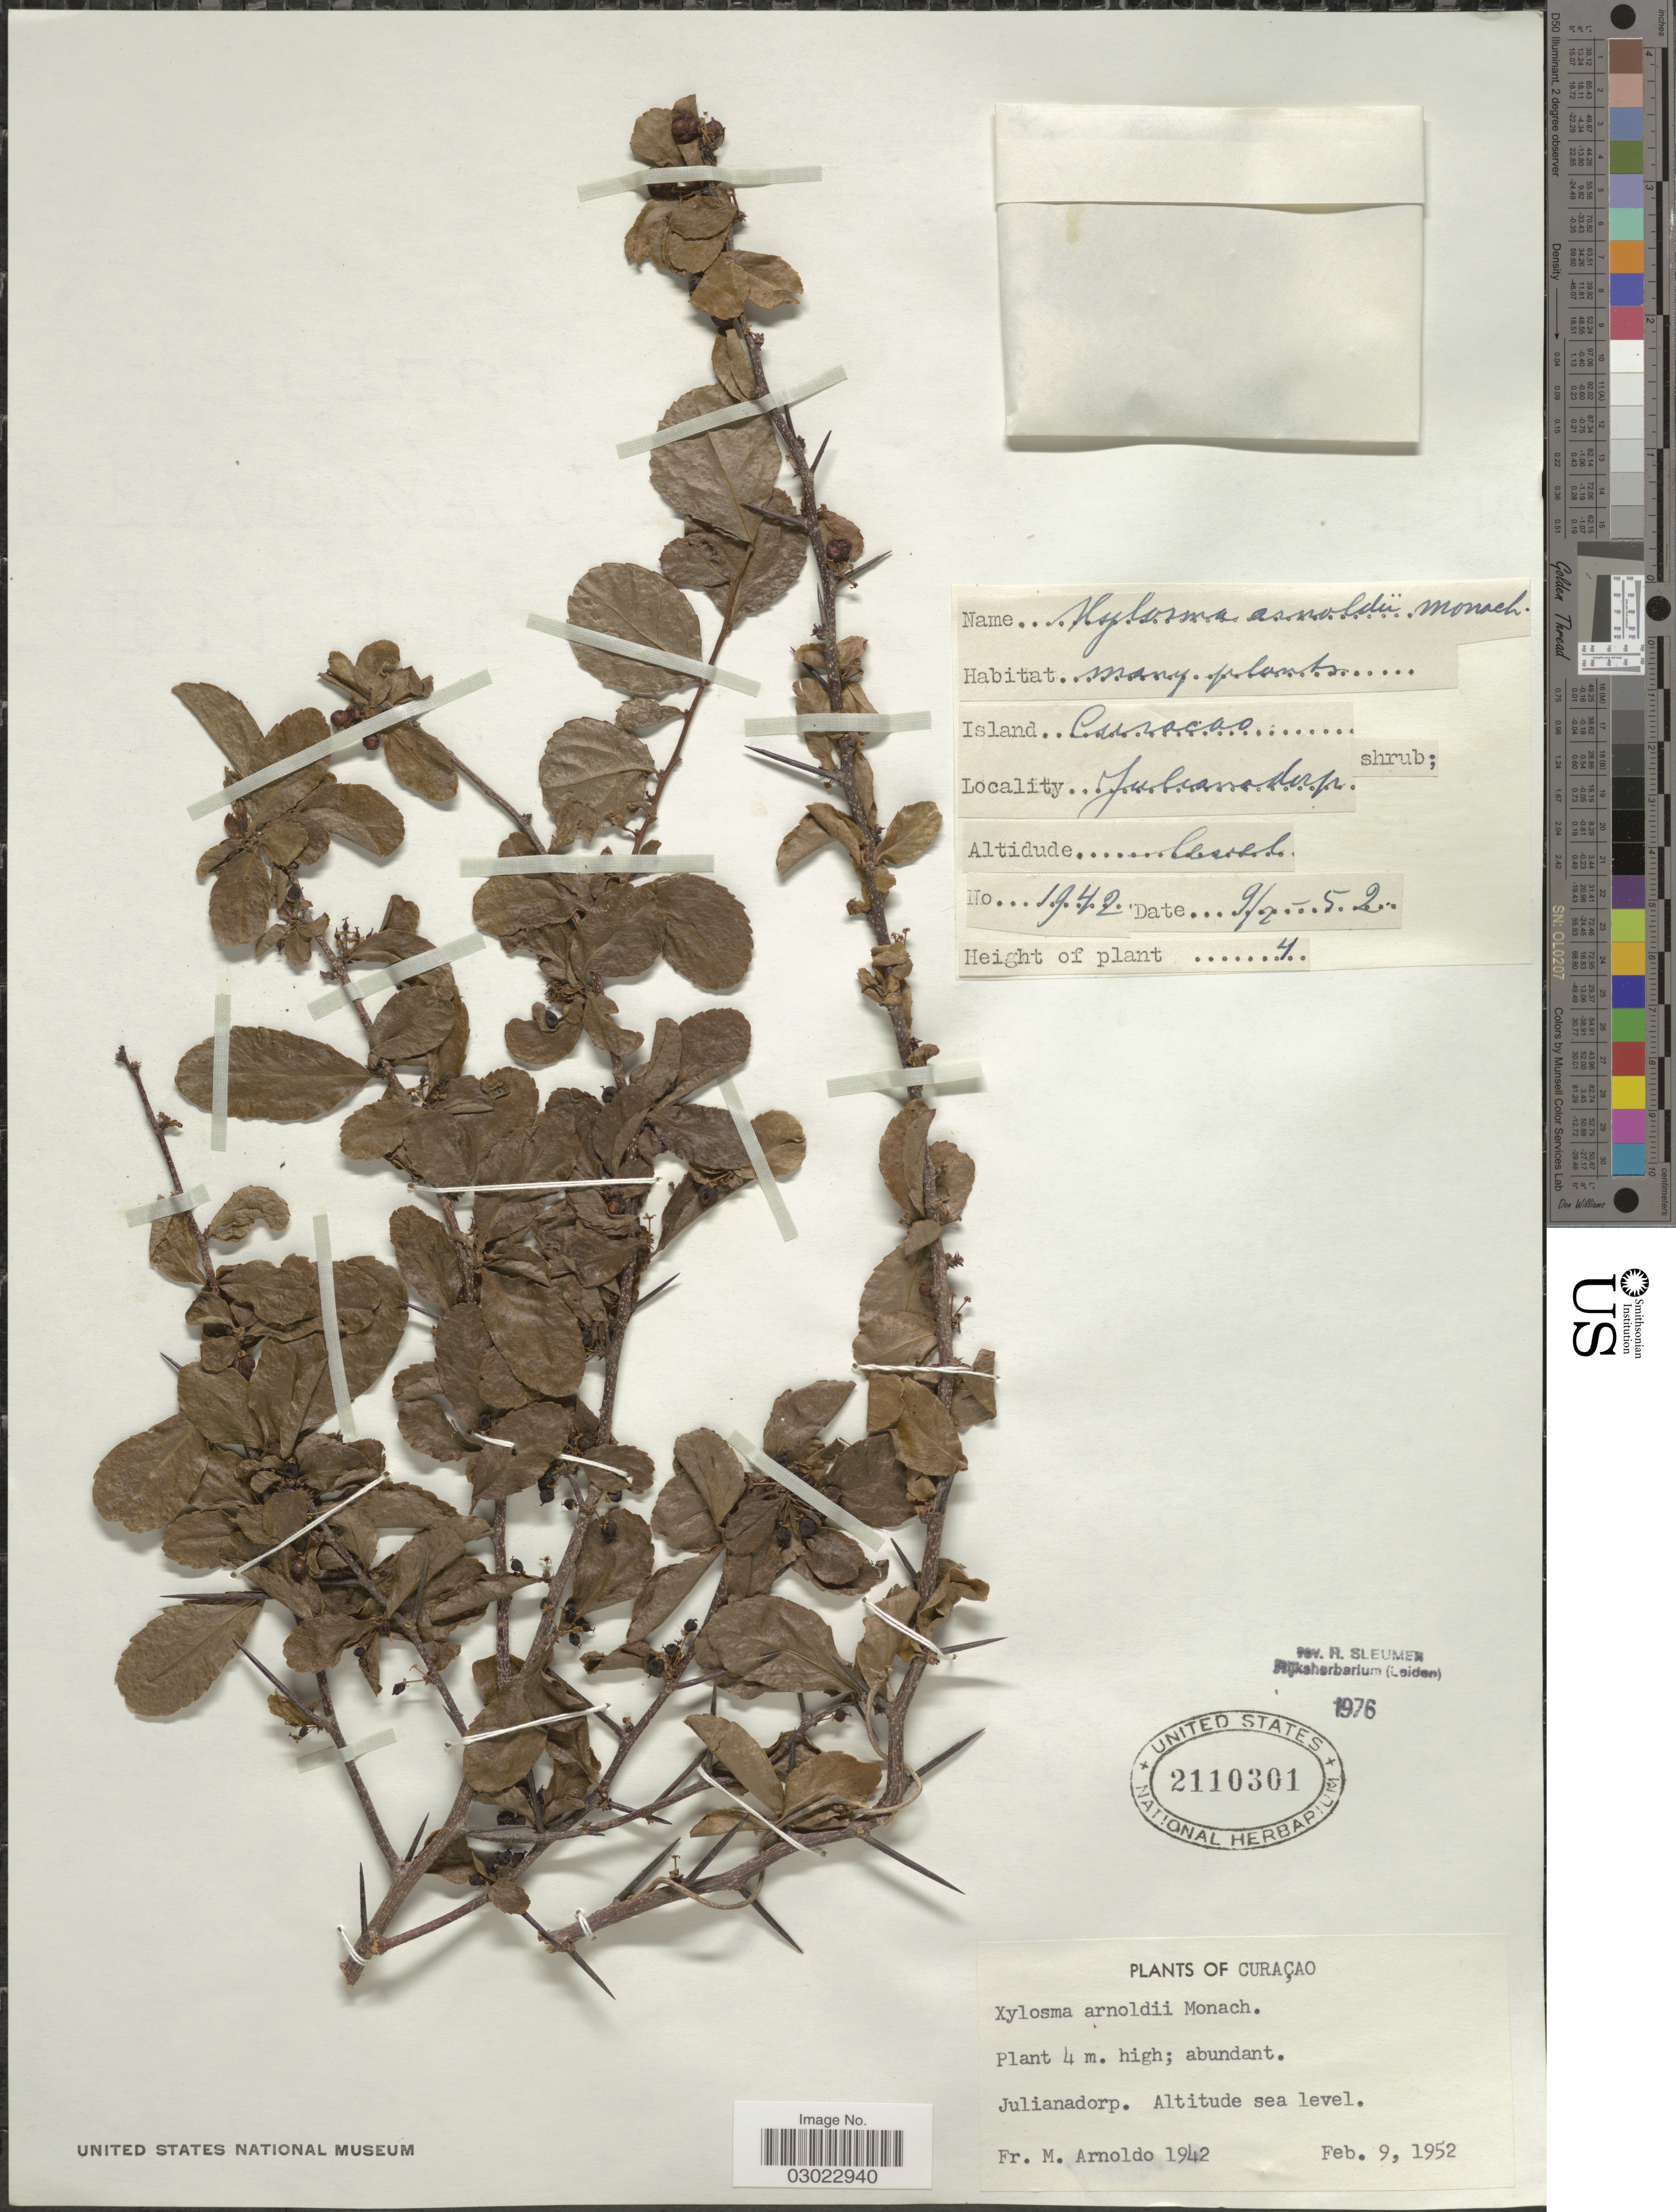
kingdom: Plantae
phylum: Tracheophyta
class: Magnoliopsida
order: Malpighiales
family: Salicaceae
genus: Xylosma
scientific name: Xylosma arnoldii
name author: Monach.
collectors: N. Arnoldo-Broeders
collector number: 1942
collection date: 1952-02-09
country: Curaçao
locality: Julianadorp.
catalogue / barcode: US 2110301